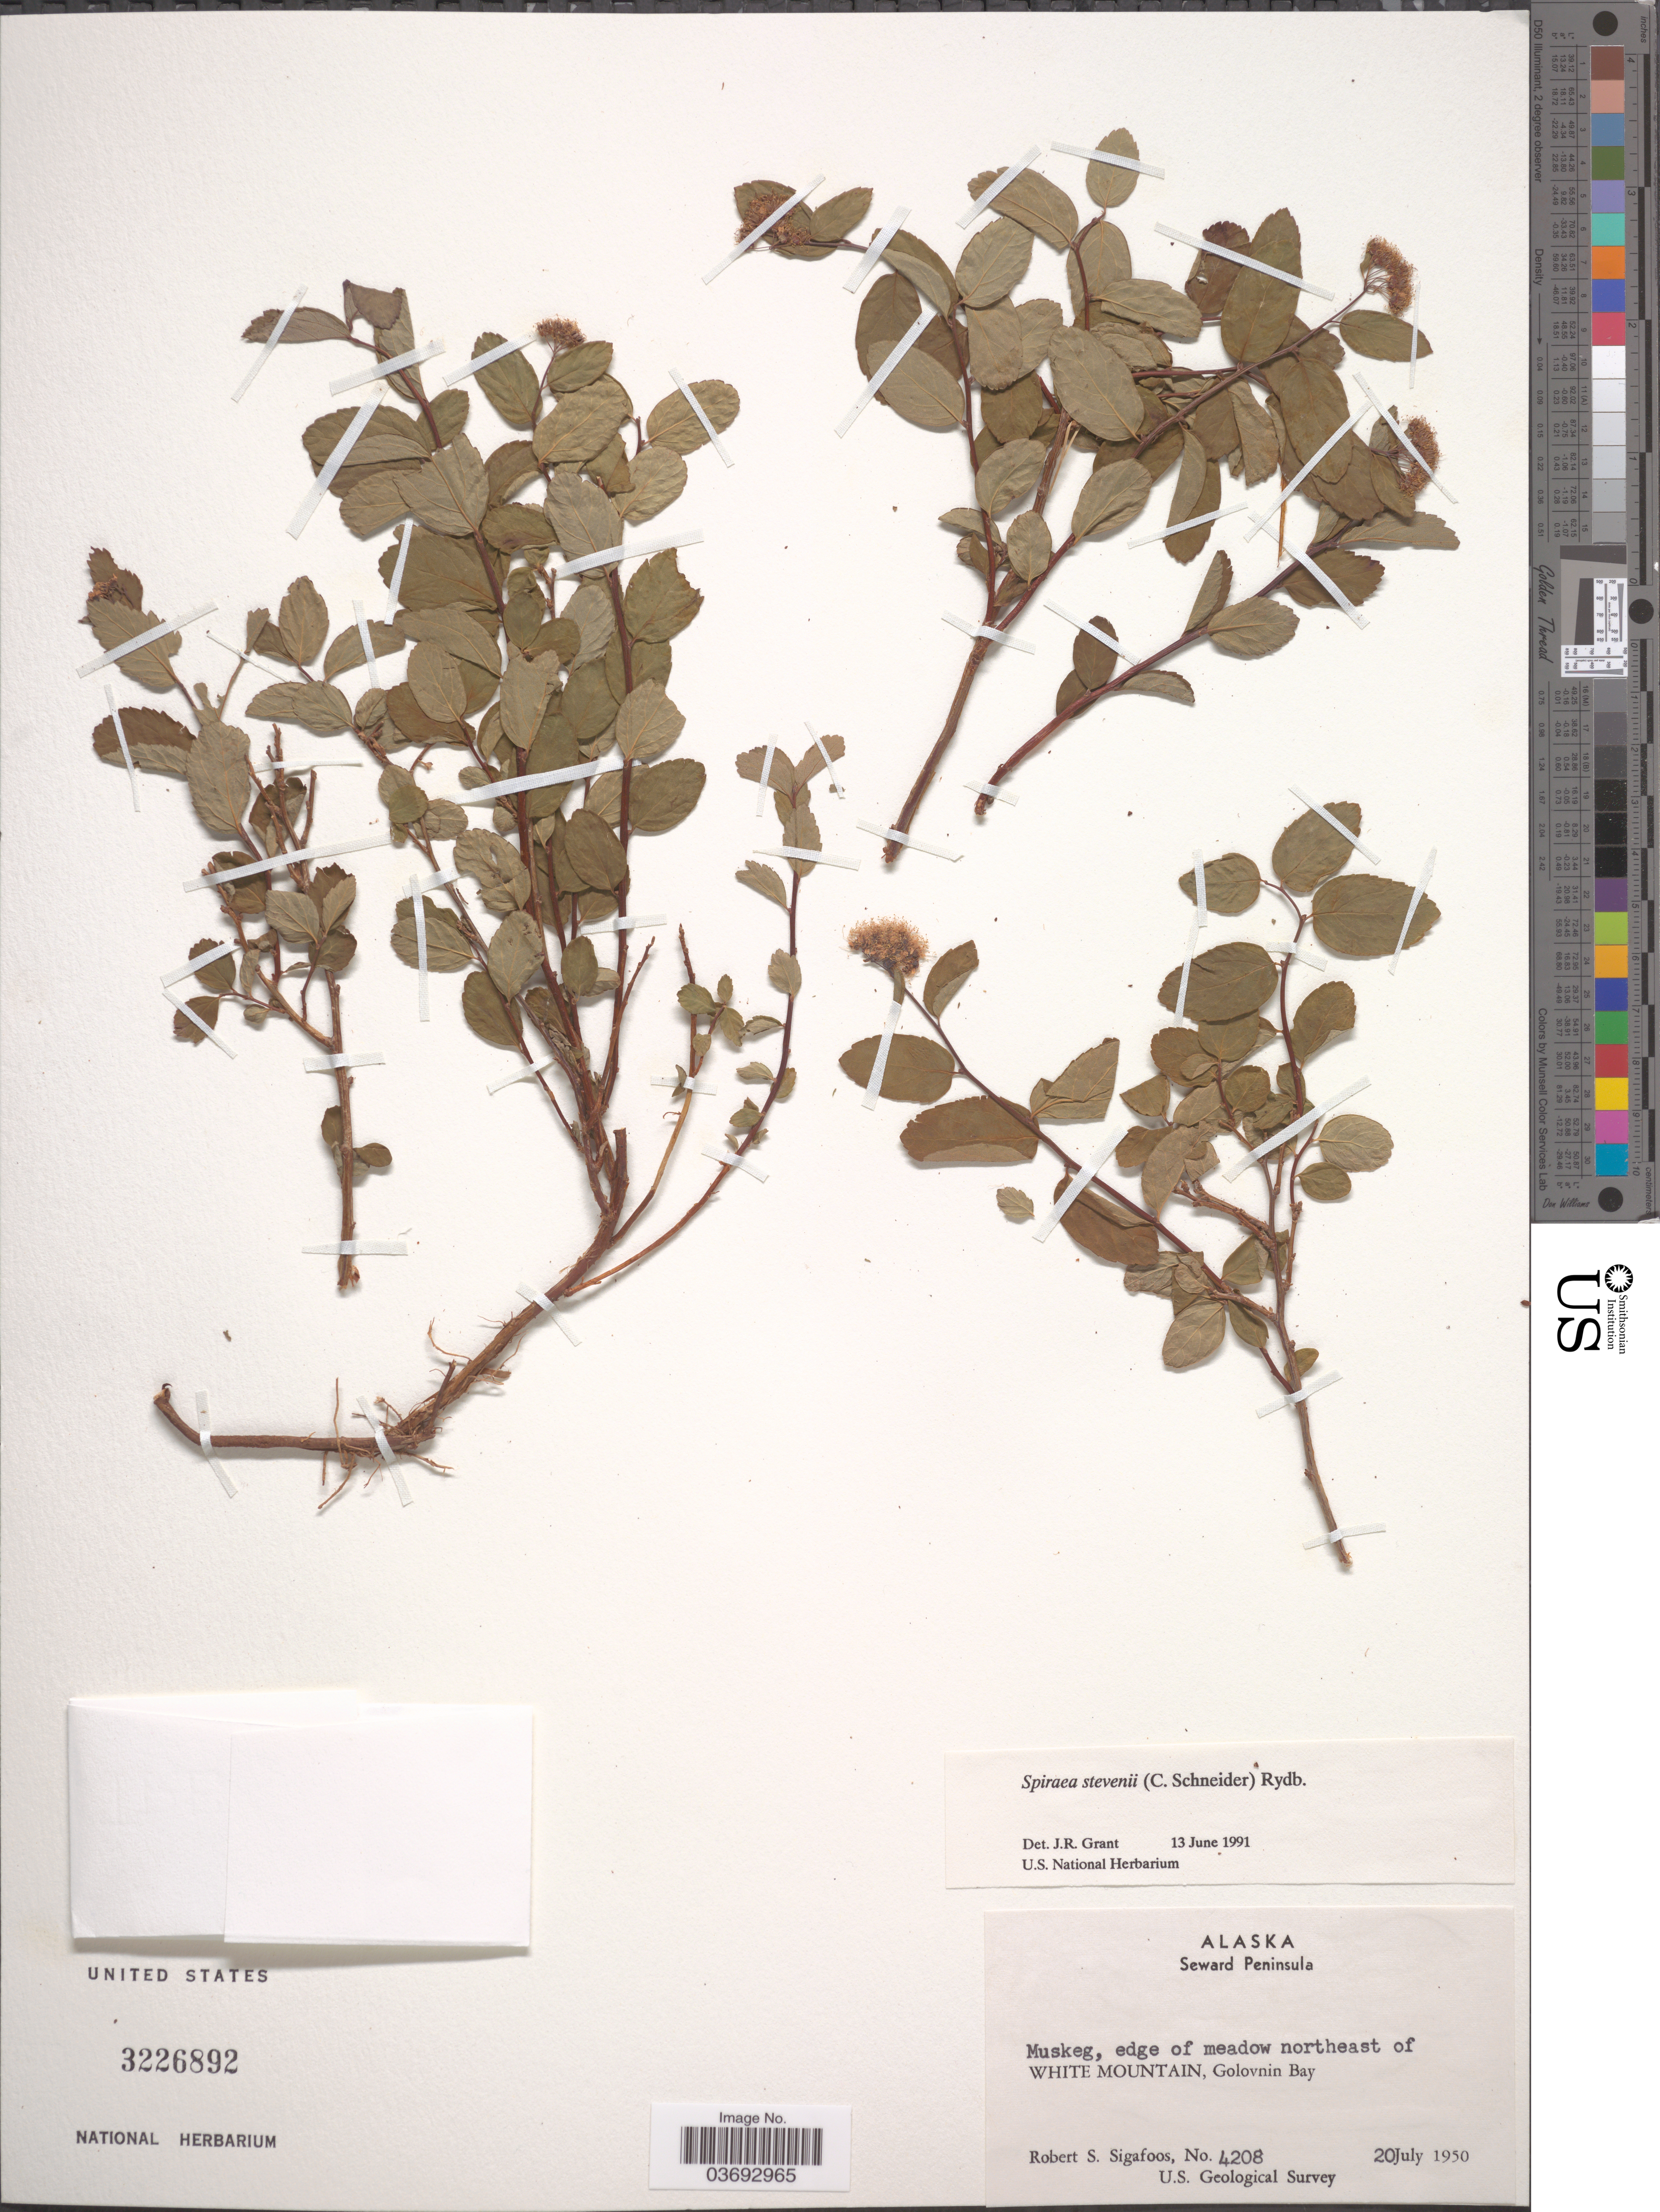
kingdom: Plantae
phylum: Tracheophyta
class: Magnoliopsida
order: Rosales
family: Rosaceae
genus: Spiraea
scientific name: Spiraea stevenii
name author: (C.K. Schneid.) Rydb.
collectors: R. Sigafoos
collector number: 4208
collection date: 1950-07-20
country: United States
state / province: Alaska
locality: Seward Peninsula. Muskeg, edge of meadow northeast of White Mountain, Golovnin Bay.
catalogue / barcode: US 3226892